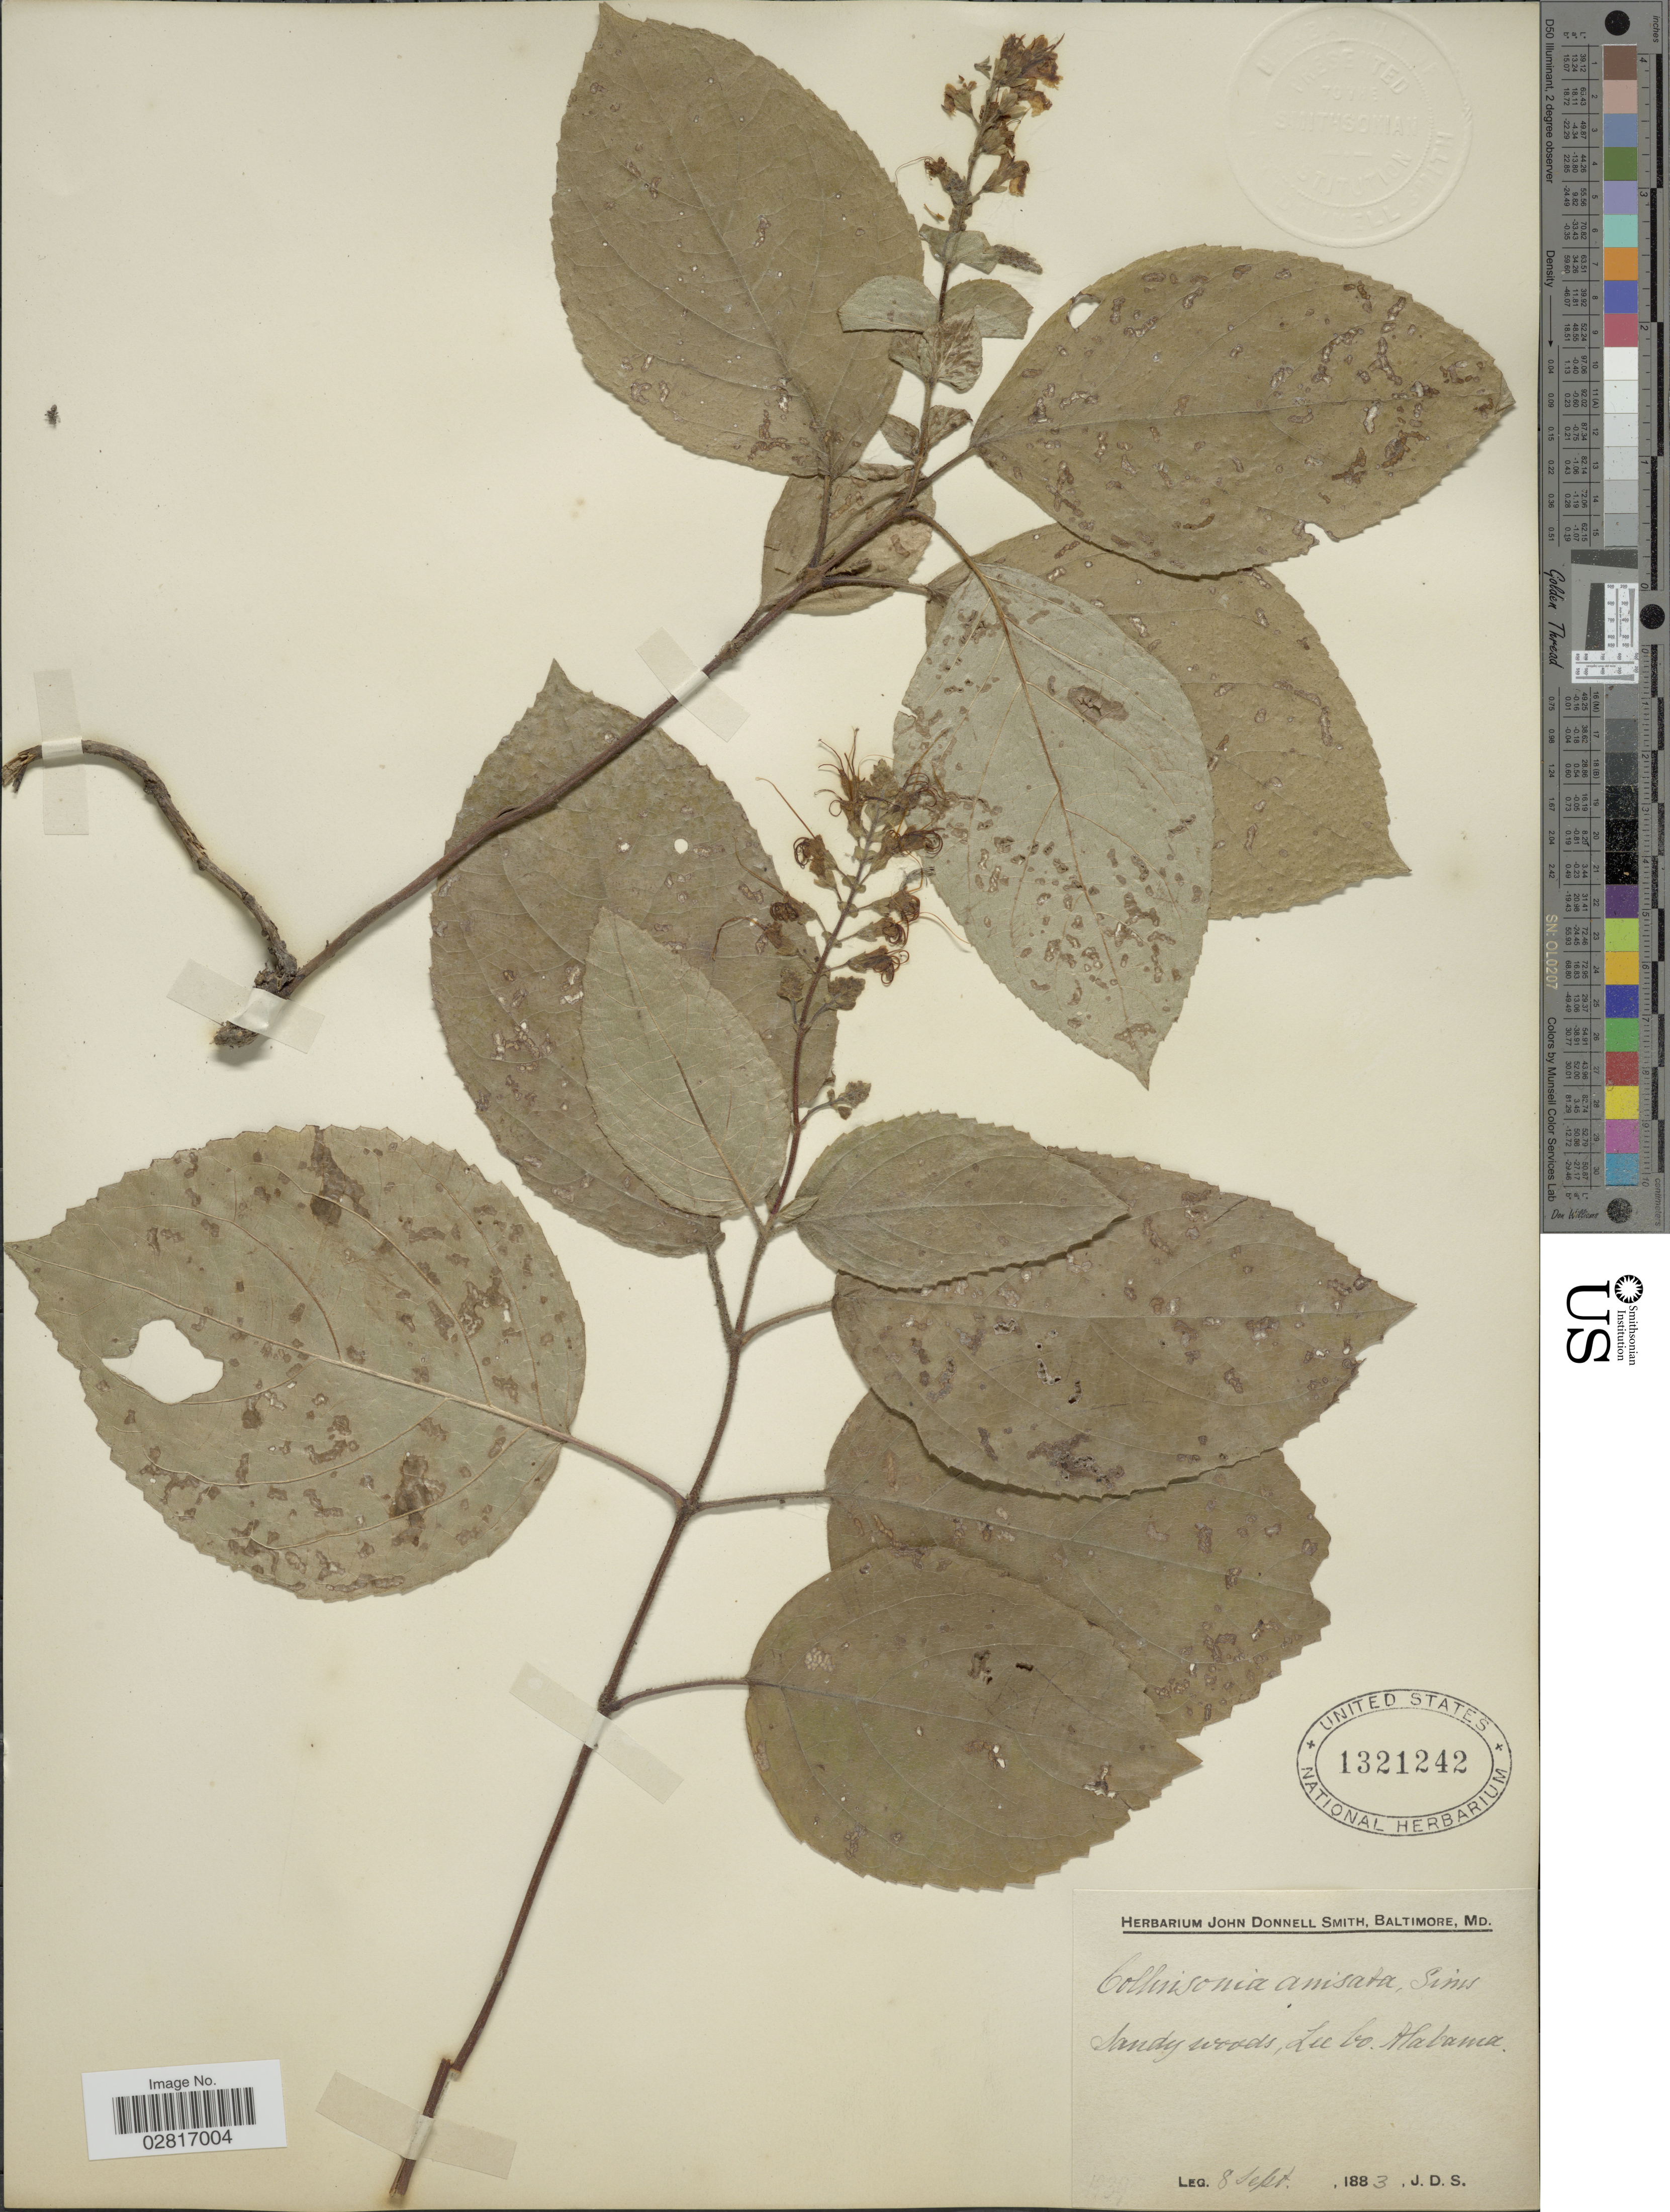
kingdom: Plantae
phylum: Tracheophyta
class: Magnoliopsida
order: Lamiales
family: Lamiaceae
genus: Collinsonia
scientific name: Collinsonia anisata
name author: Sims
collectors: J. Donnell Smith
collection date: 1883-09-08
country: United States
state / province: Alabama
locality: Lee Co.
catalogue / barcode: US 1321242